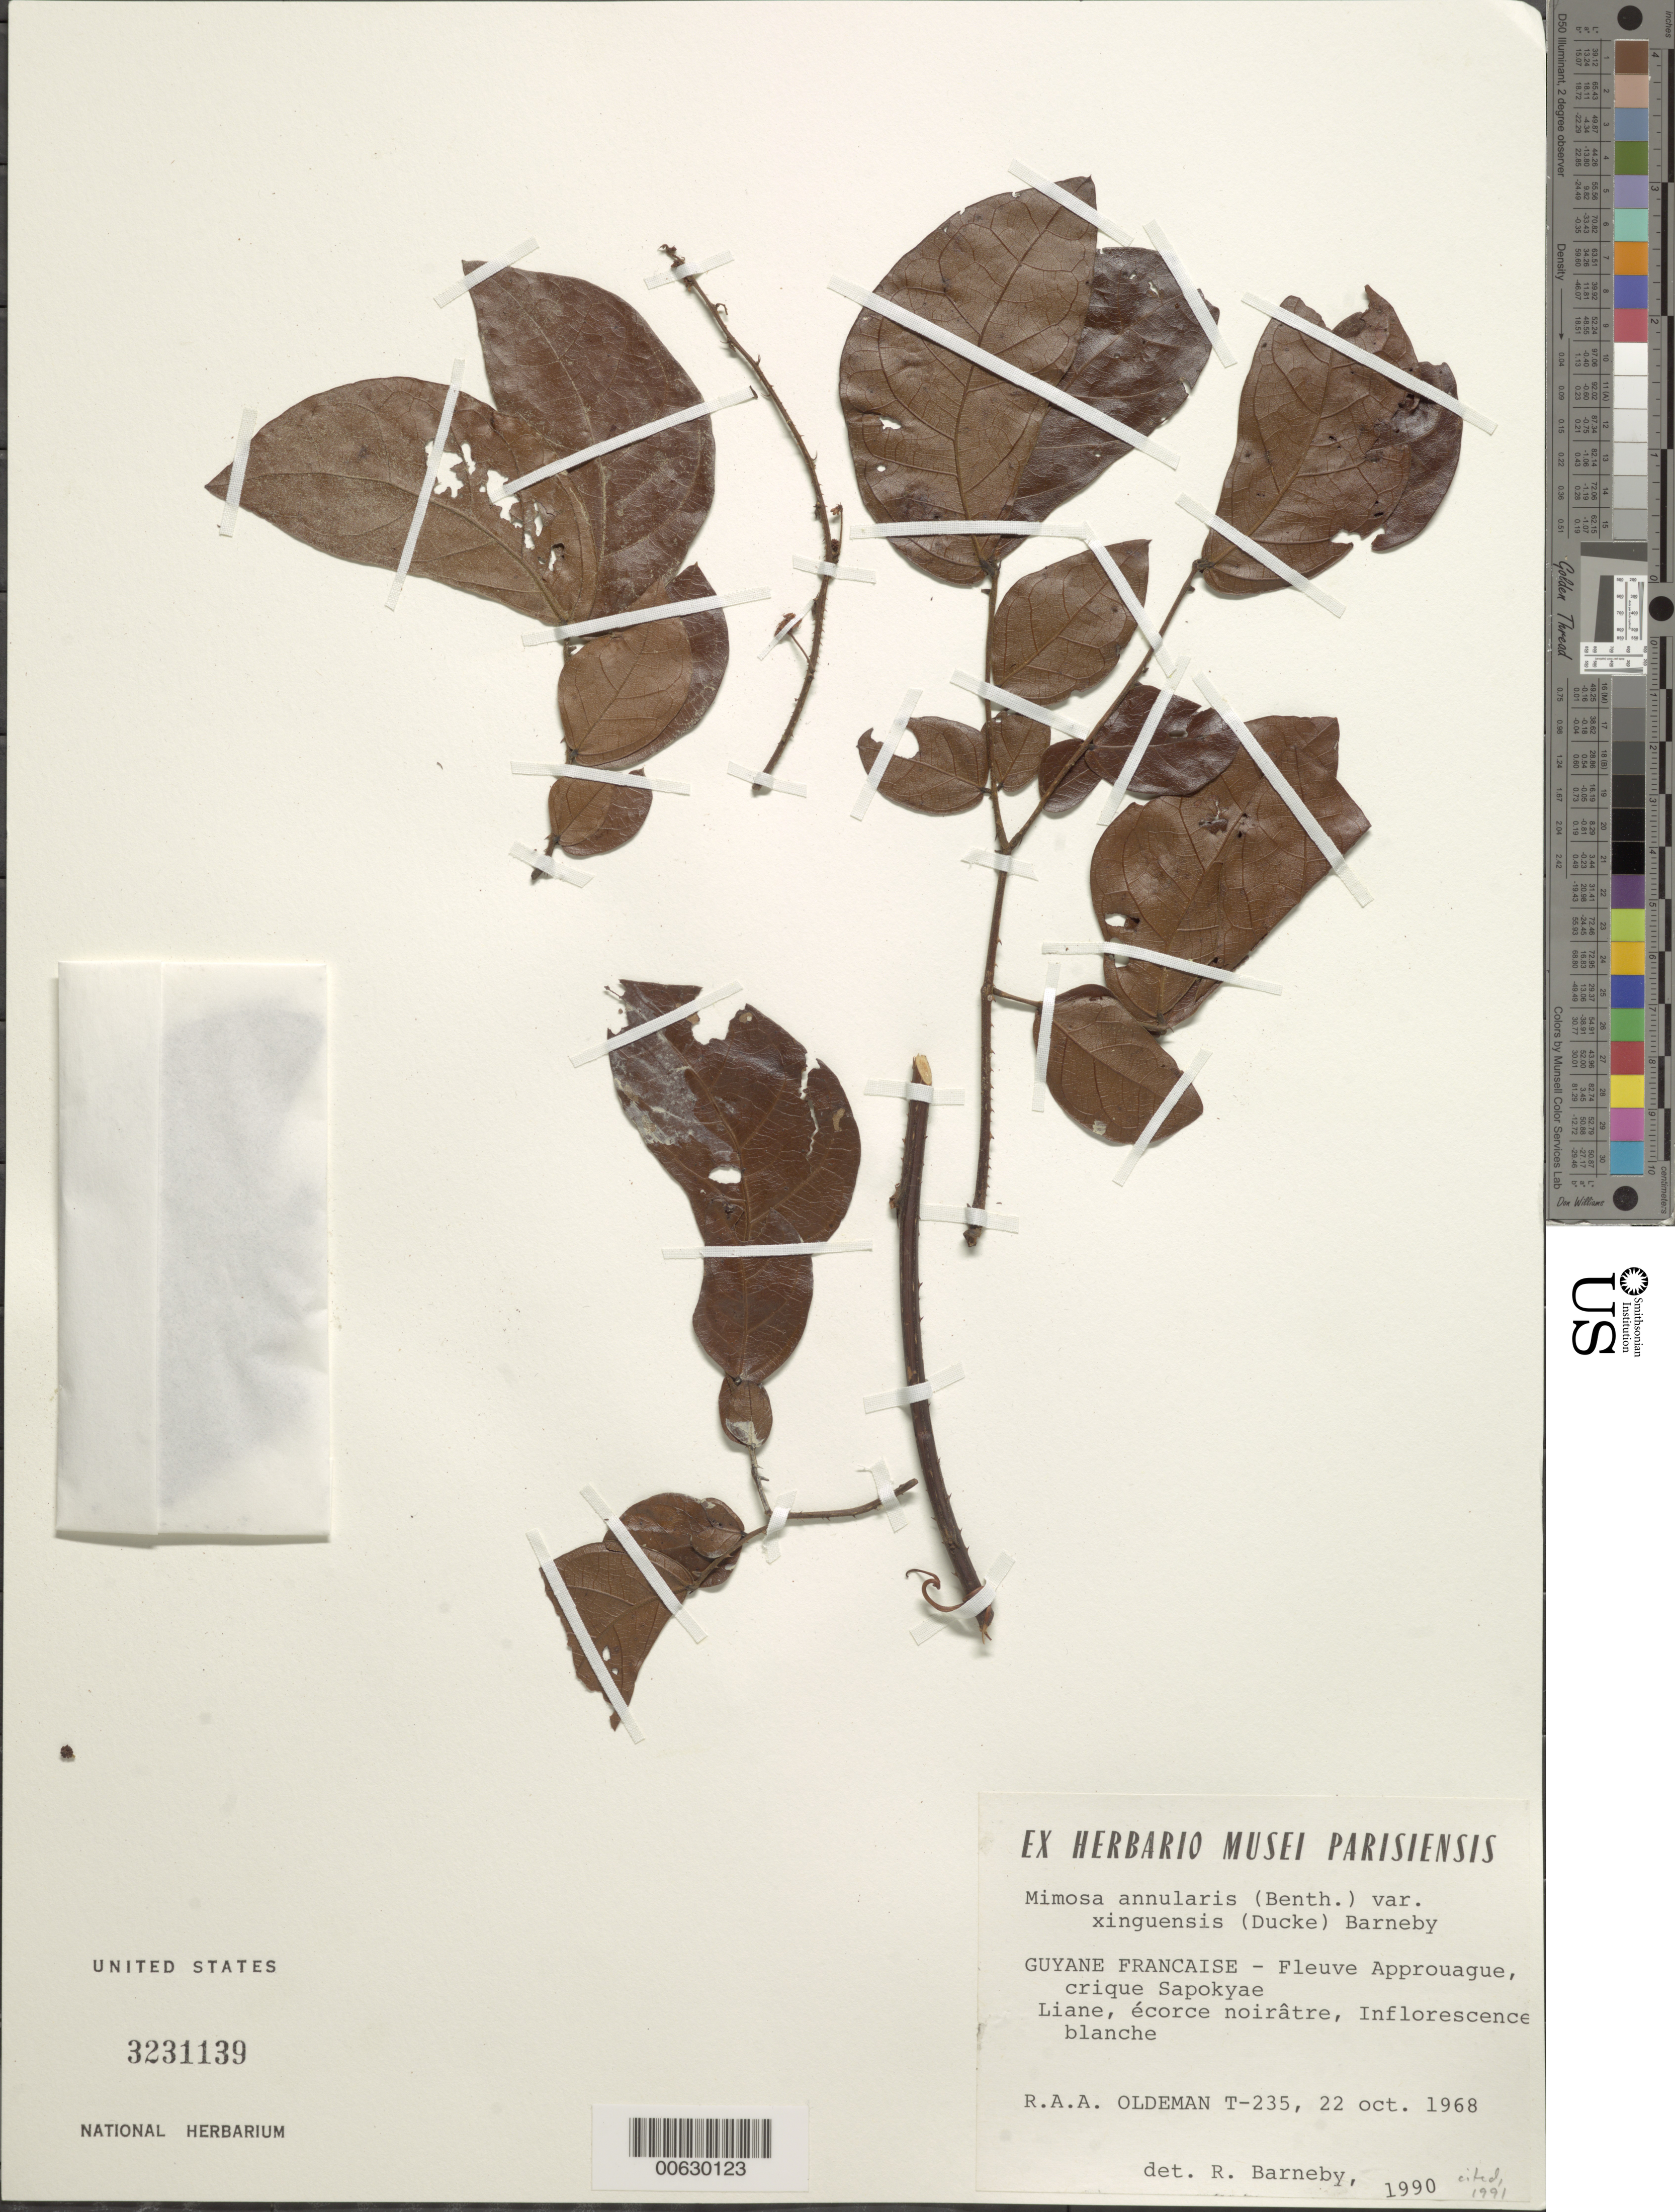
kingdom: Plantae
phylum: Tracheophyta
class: Magnoliopsida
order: Fabales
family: Fabaceae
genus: Mimosa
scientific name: Mimosa annularis var. xinguensis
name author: (Ducke) Barneby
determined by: Barneby, Rupert C., (NY)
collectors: R. Oldeman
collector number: T 235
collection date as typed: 22-Oct-68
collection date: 1968-10-22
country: French Guiana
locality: Approuague R., Crique Sapokaye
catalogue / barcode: US 3231139